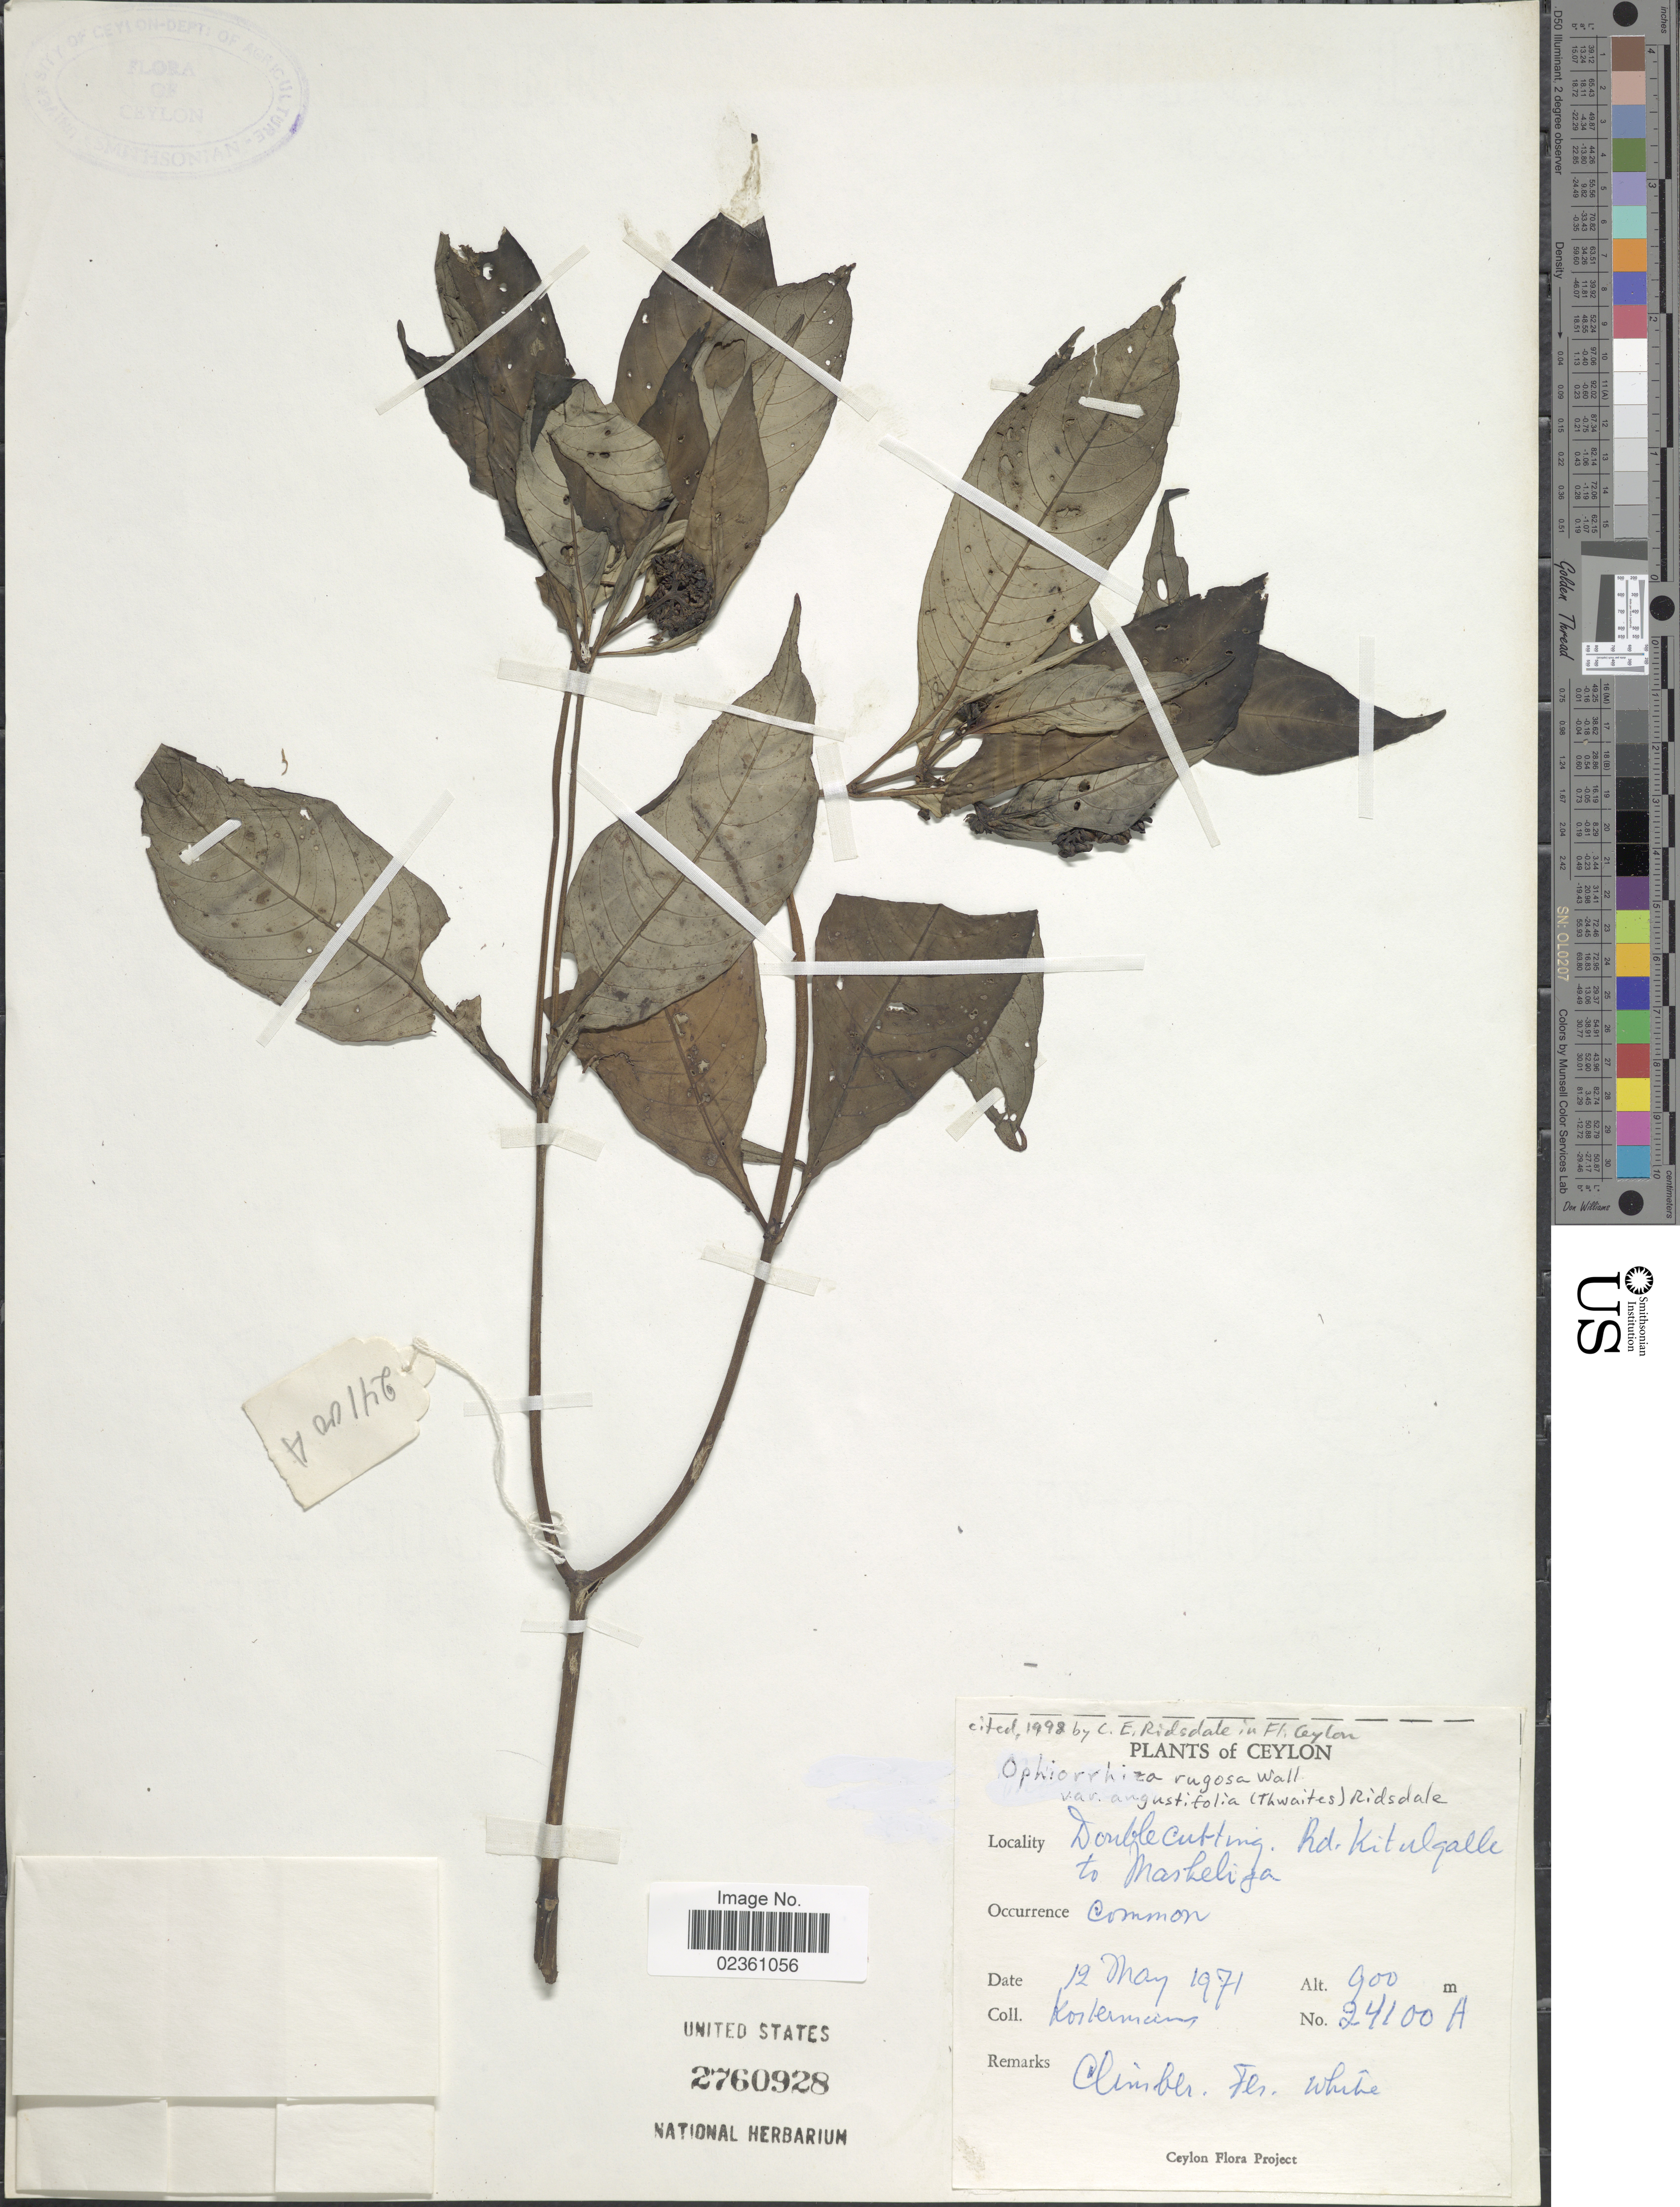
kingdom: Plantae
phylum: Tracheophyta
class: Magnoliopsida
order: Gentianales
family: Rubiaceae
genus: Ophiorrhiza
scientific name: Ophiorrhiza rugosa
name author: Wall.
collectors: Kostermans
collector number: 24100A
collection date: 1971-05-12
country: Sri Lanka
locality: Ceylon, Double cutting, Rd Kitulgalle to Maskelija, Common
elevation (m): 900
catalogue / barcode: US 2760928